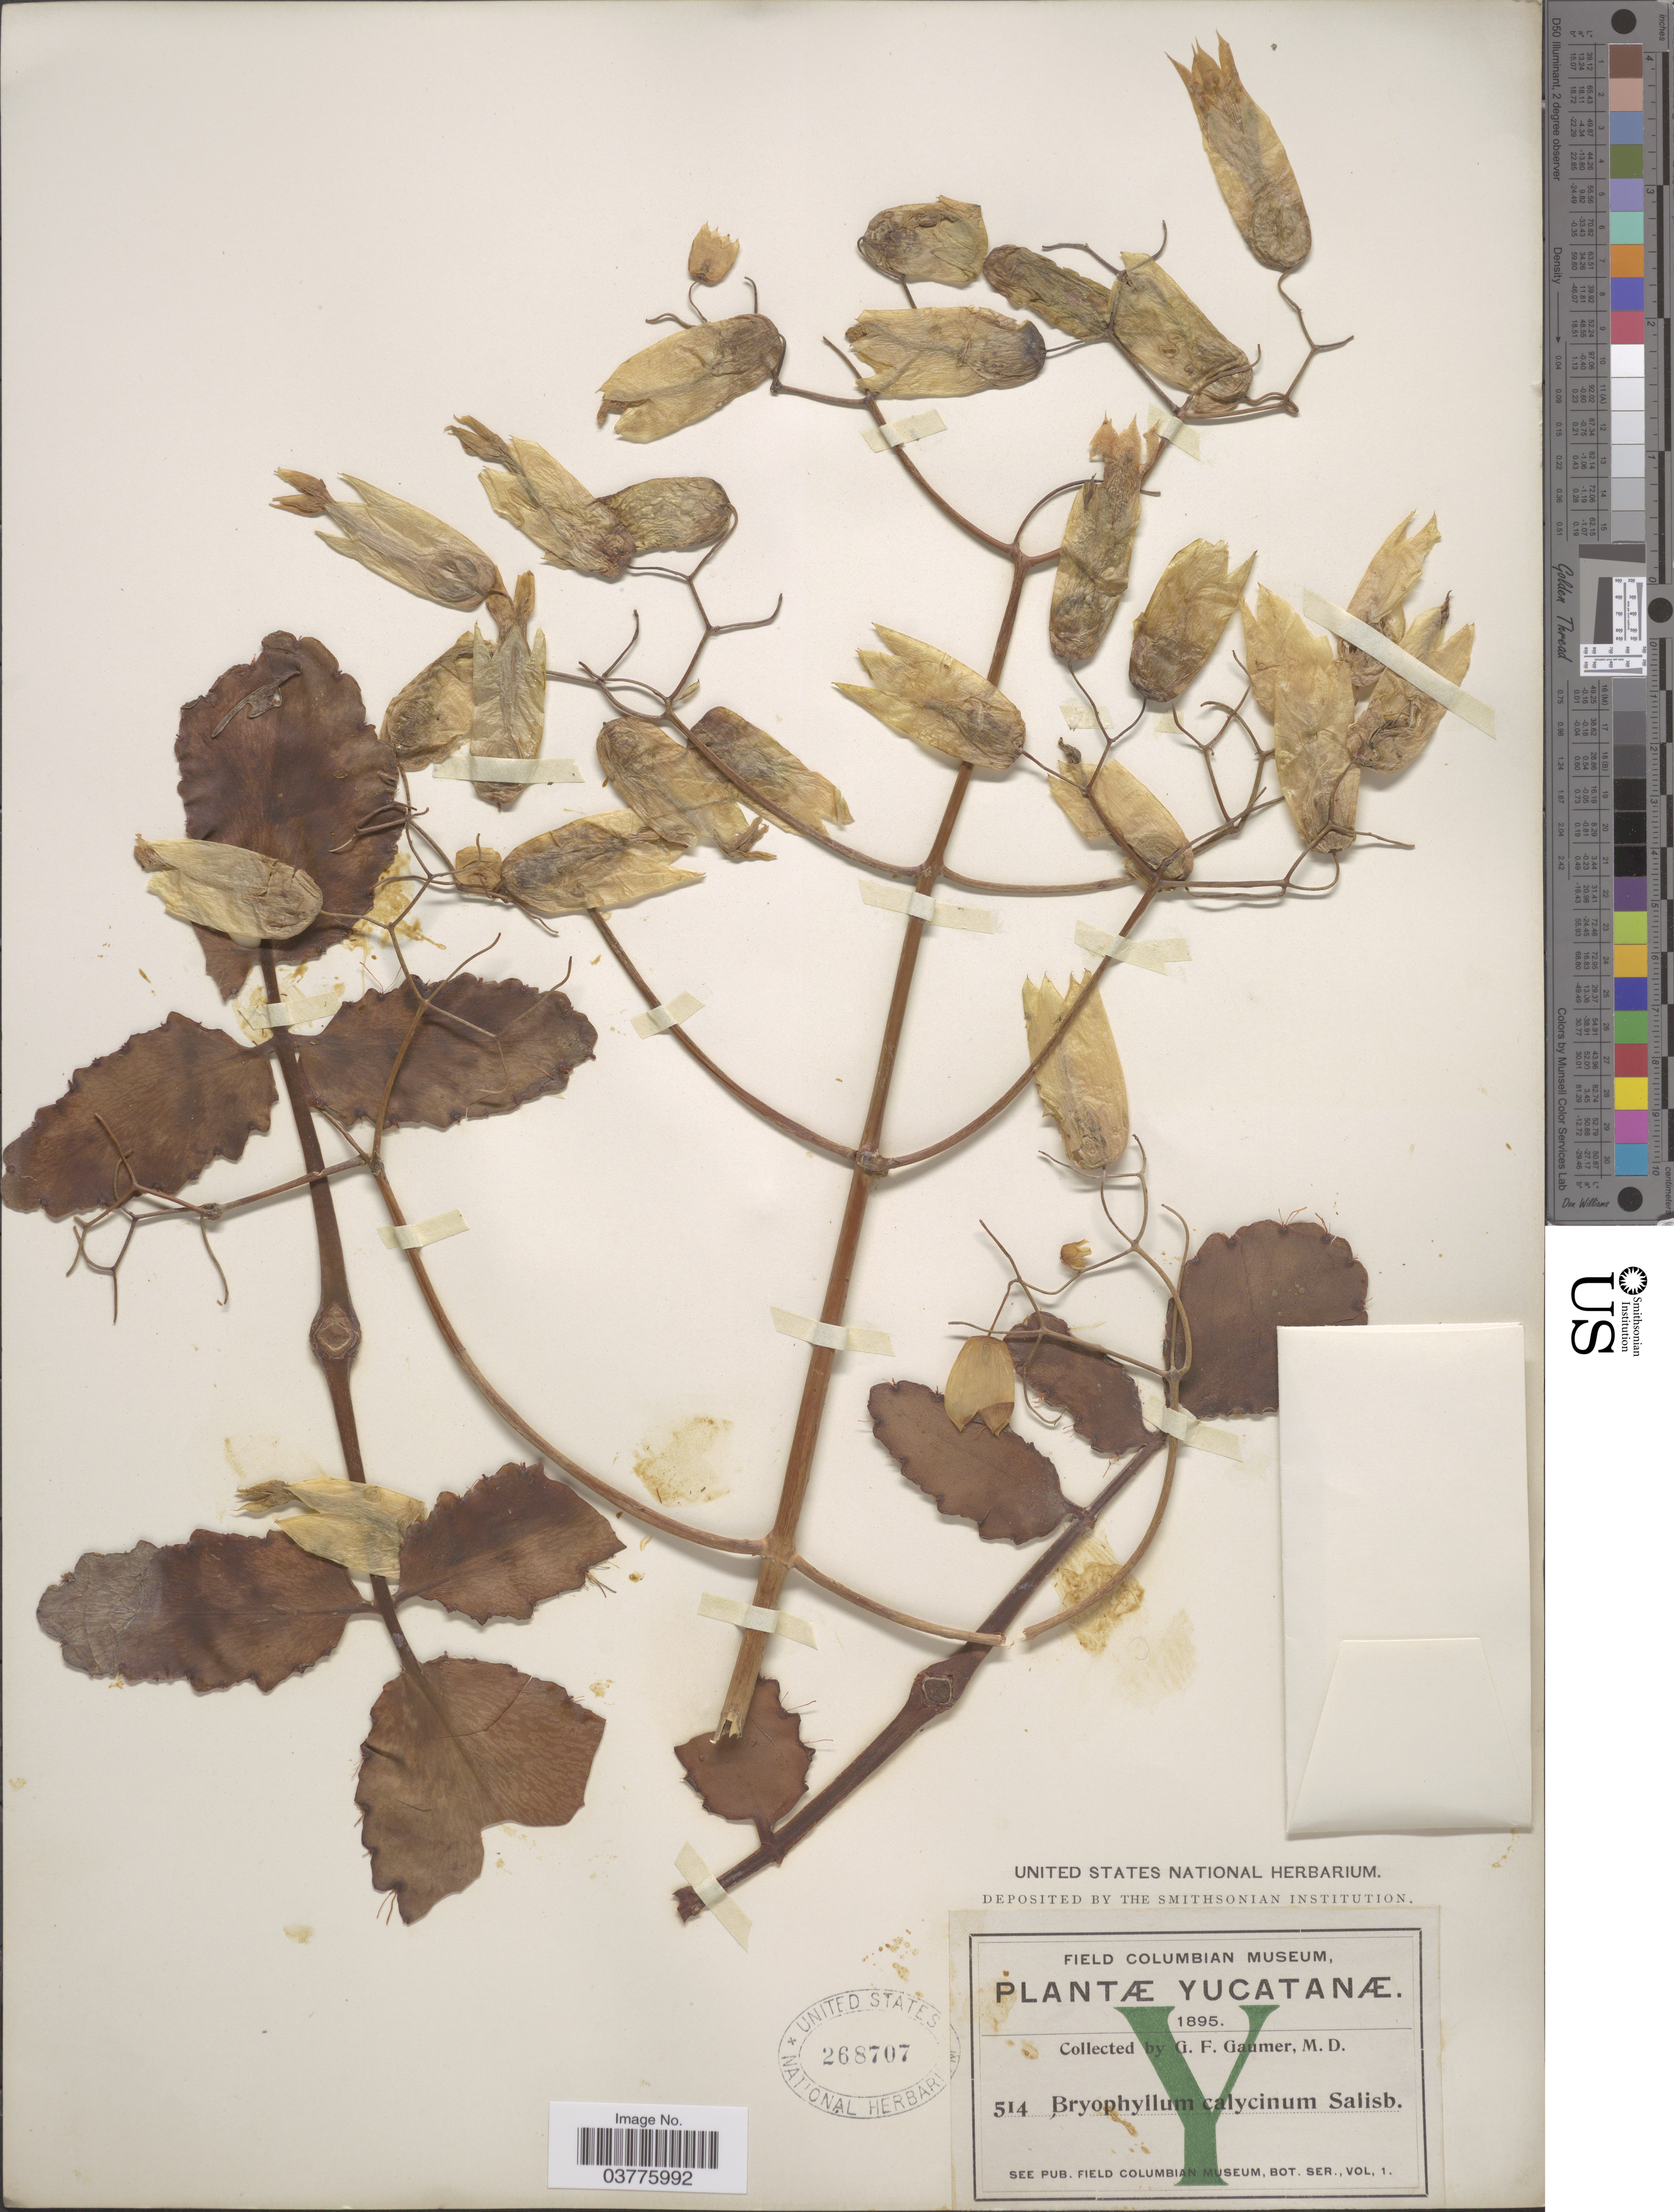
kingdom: Plantae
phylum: Tracheophyta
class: Magnoliopsida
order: Saxifragales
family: Crassulaceae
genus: Kalanchoe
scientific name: Kalanchoe pinnata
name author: (Lam.) Pers.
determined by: Strong, Mark T., (BOT), Smithsonian Institution - National Museum of Natural History (UNITED STATES)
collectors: G. F. Gaumer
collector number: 514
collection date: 1895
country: Mexico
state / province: Yucatán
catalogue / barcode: US 268707